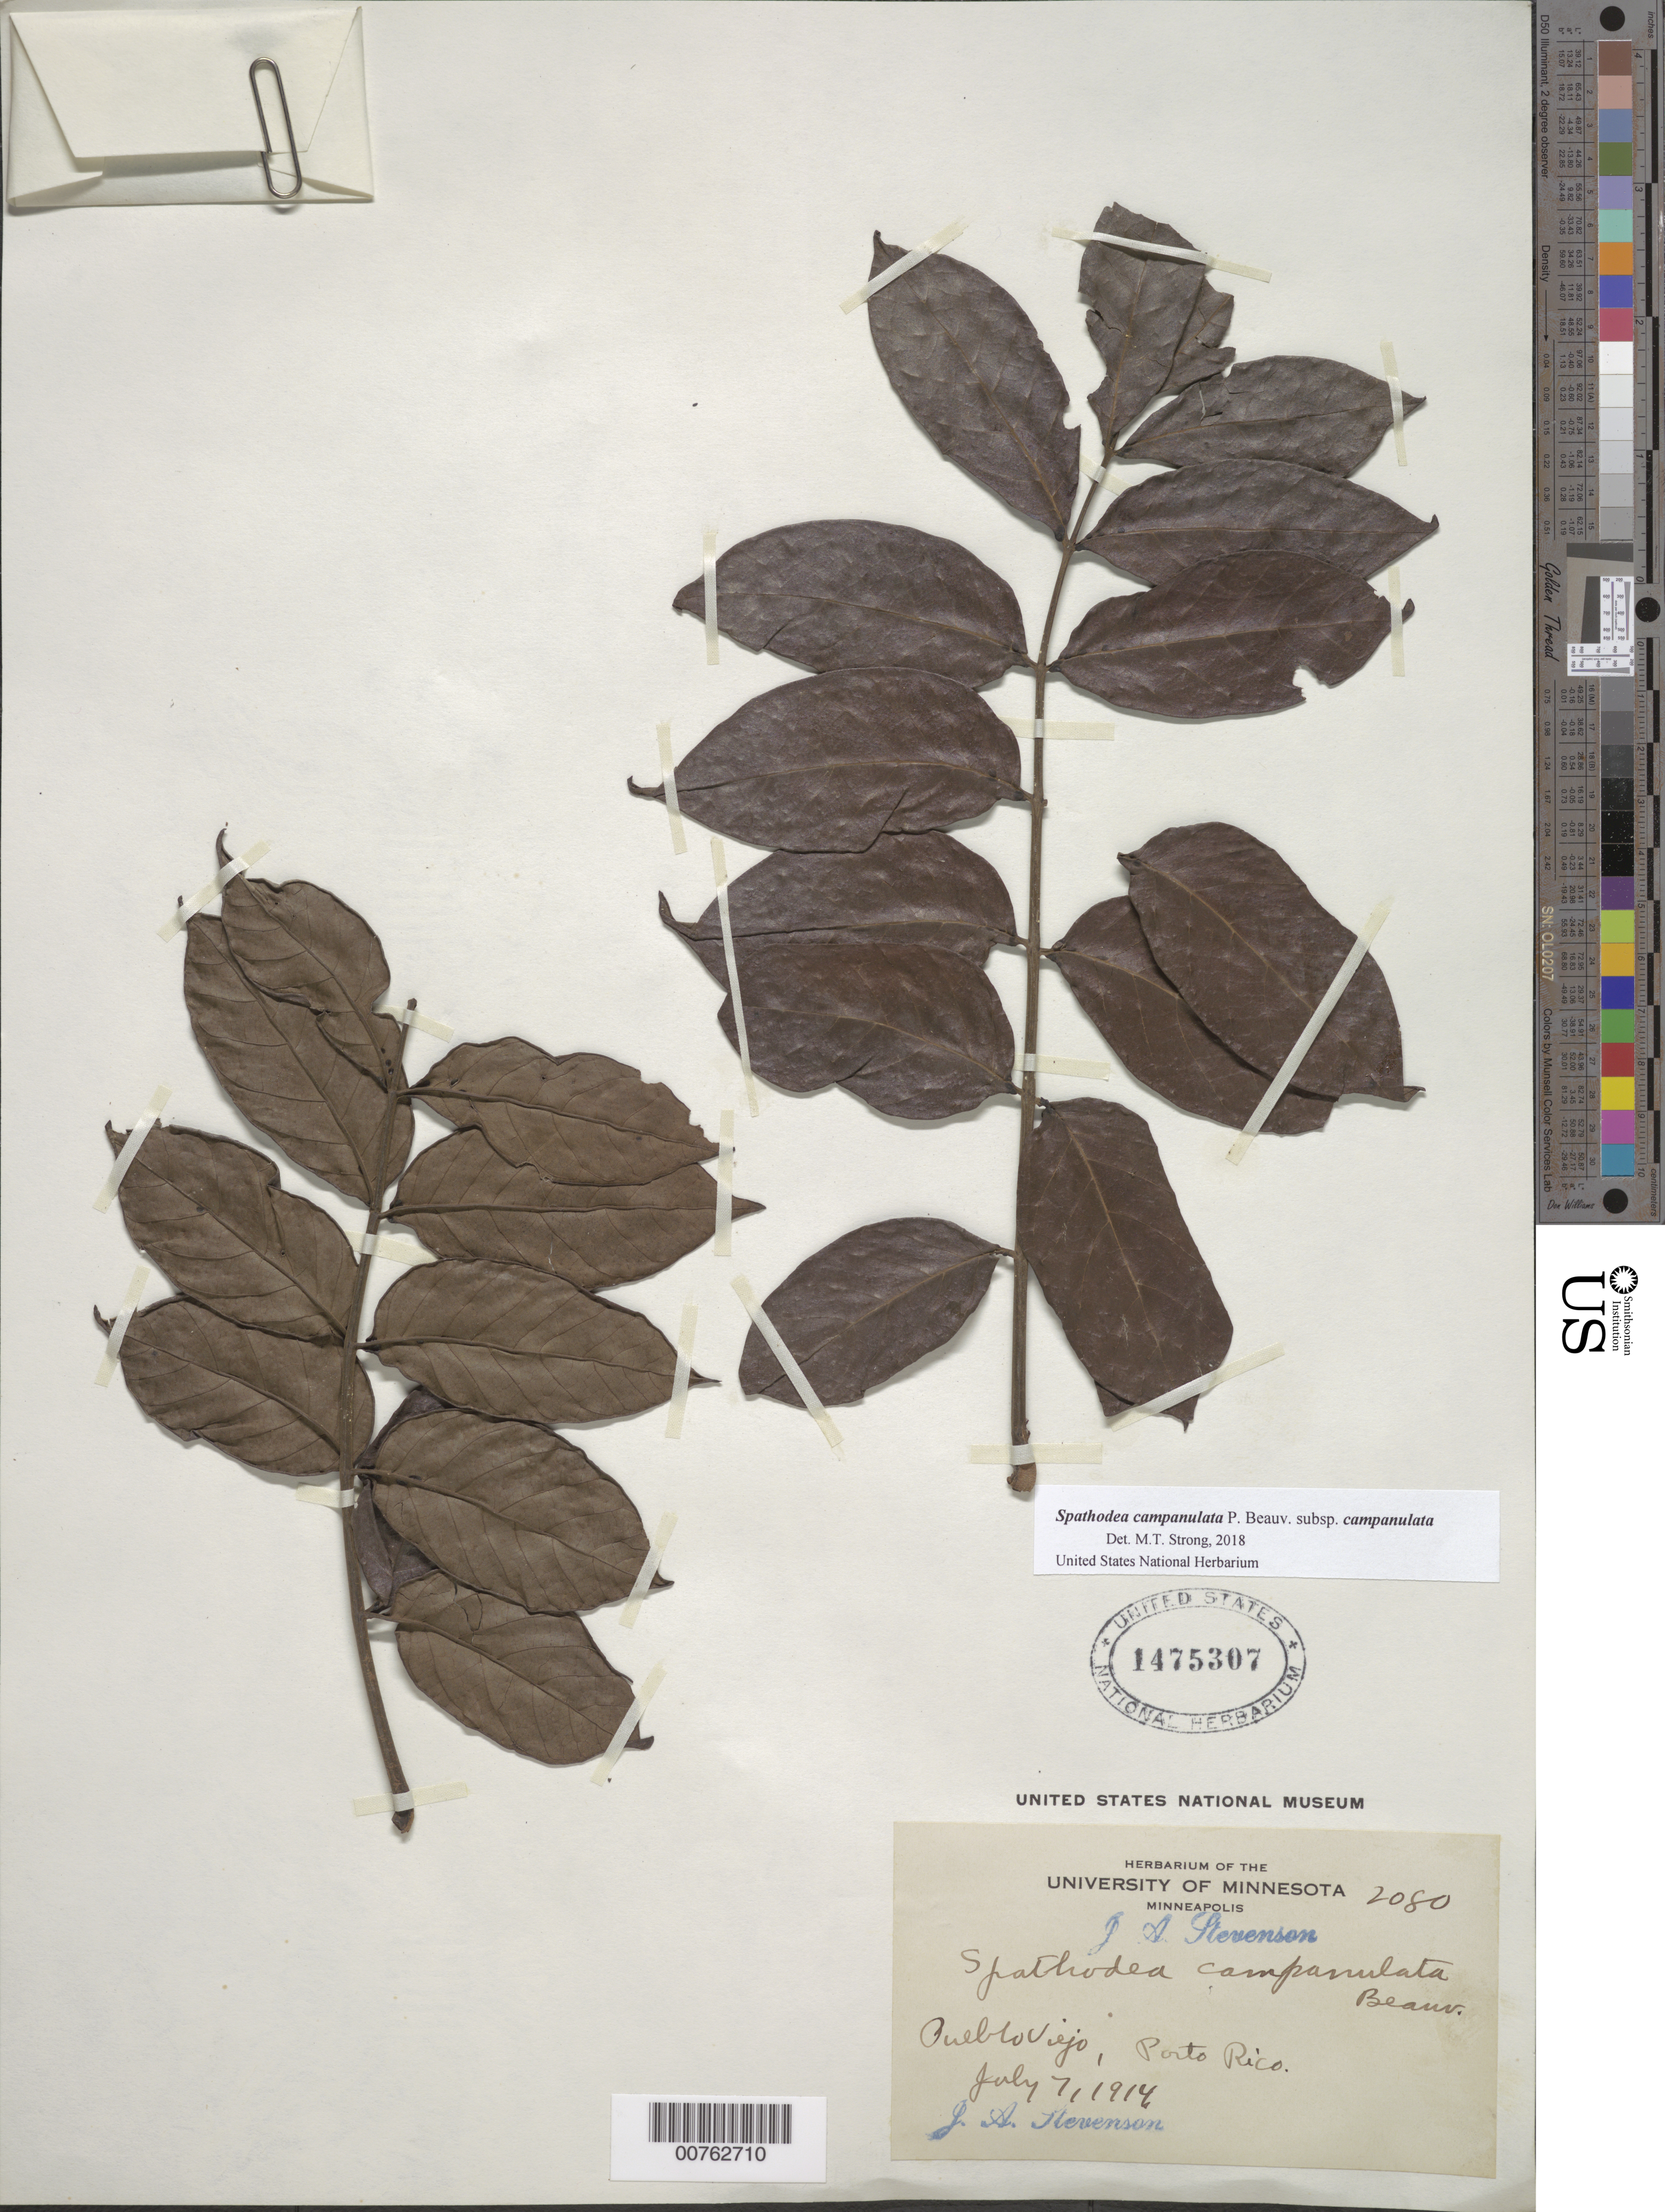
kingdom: Plantae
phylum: Tracheophyta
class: Magnoliopsida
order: Lamiales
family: Bignoniaceae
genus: Spathodea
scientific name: Spathodea campanulata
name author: P. Beauv.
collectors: J. Stevenson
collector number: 2080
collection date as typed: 07 Jul 1914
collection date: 1914-07-07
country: Puerto Rico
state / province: Guaynabo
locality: Pueblo Viejo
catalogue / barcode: US 1475307